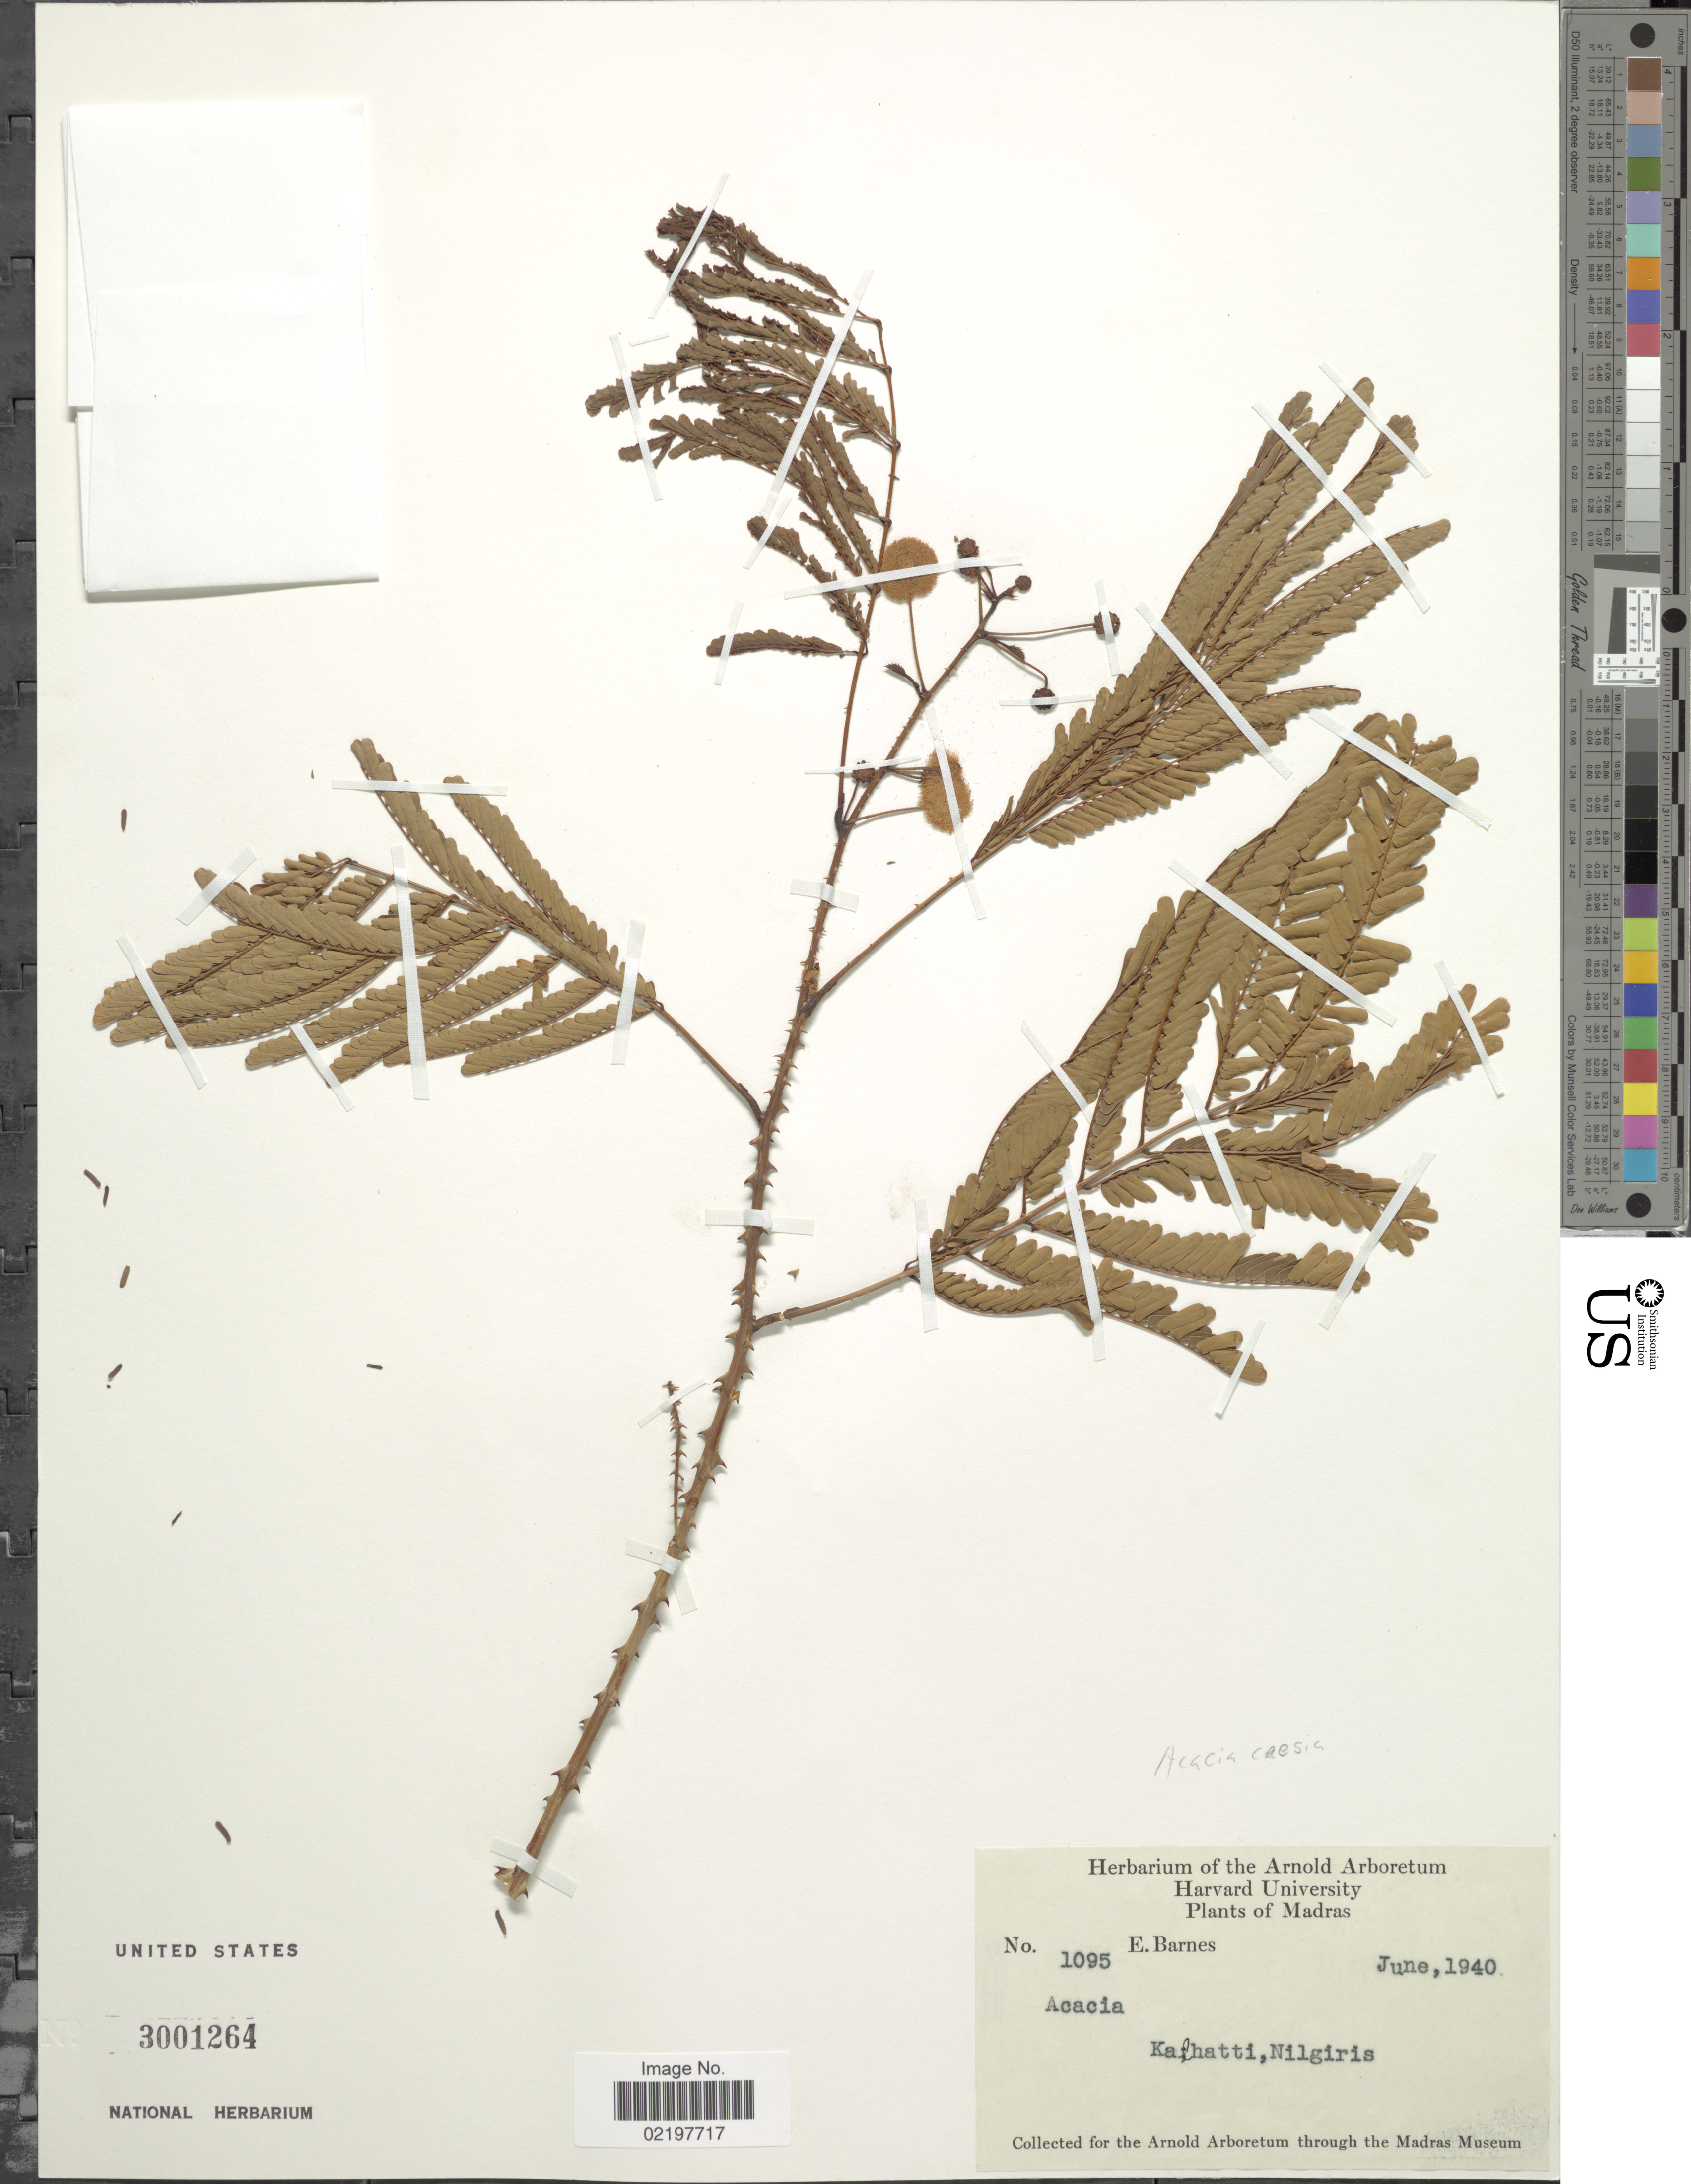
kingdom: Plantae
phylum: Tracheophyta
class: Magnoliopsida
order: Fabales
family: Fabaceae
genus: Senegalia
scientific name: Senegalia sp.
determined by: Strong, M. T., (US), Smithsonian Institution - National Museum of Natural History (UNITED STATES)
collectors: E. Barnes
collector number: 1095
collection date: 1940-06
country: India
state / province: Tamil Nadu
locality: Madras, Kalhatti, Nilgiris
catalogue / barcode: US 3001264